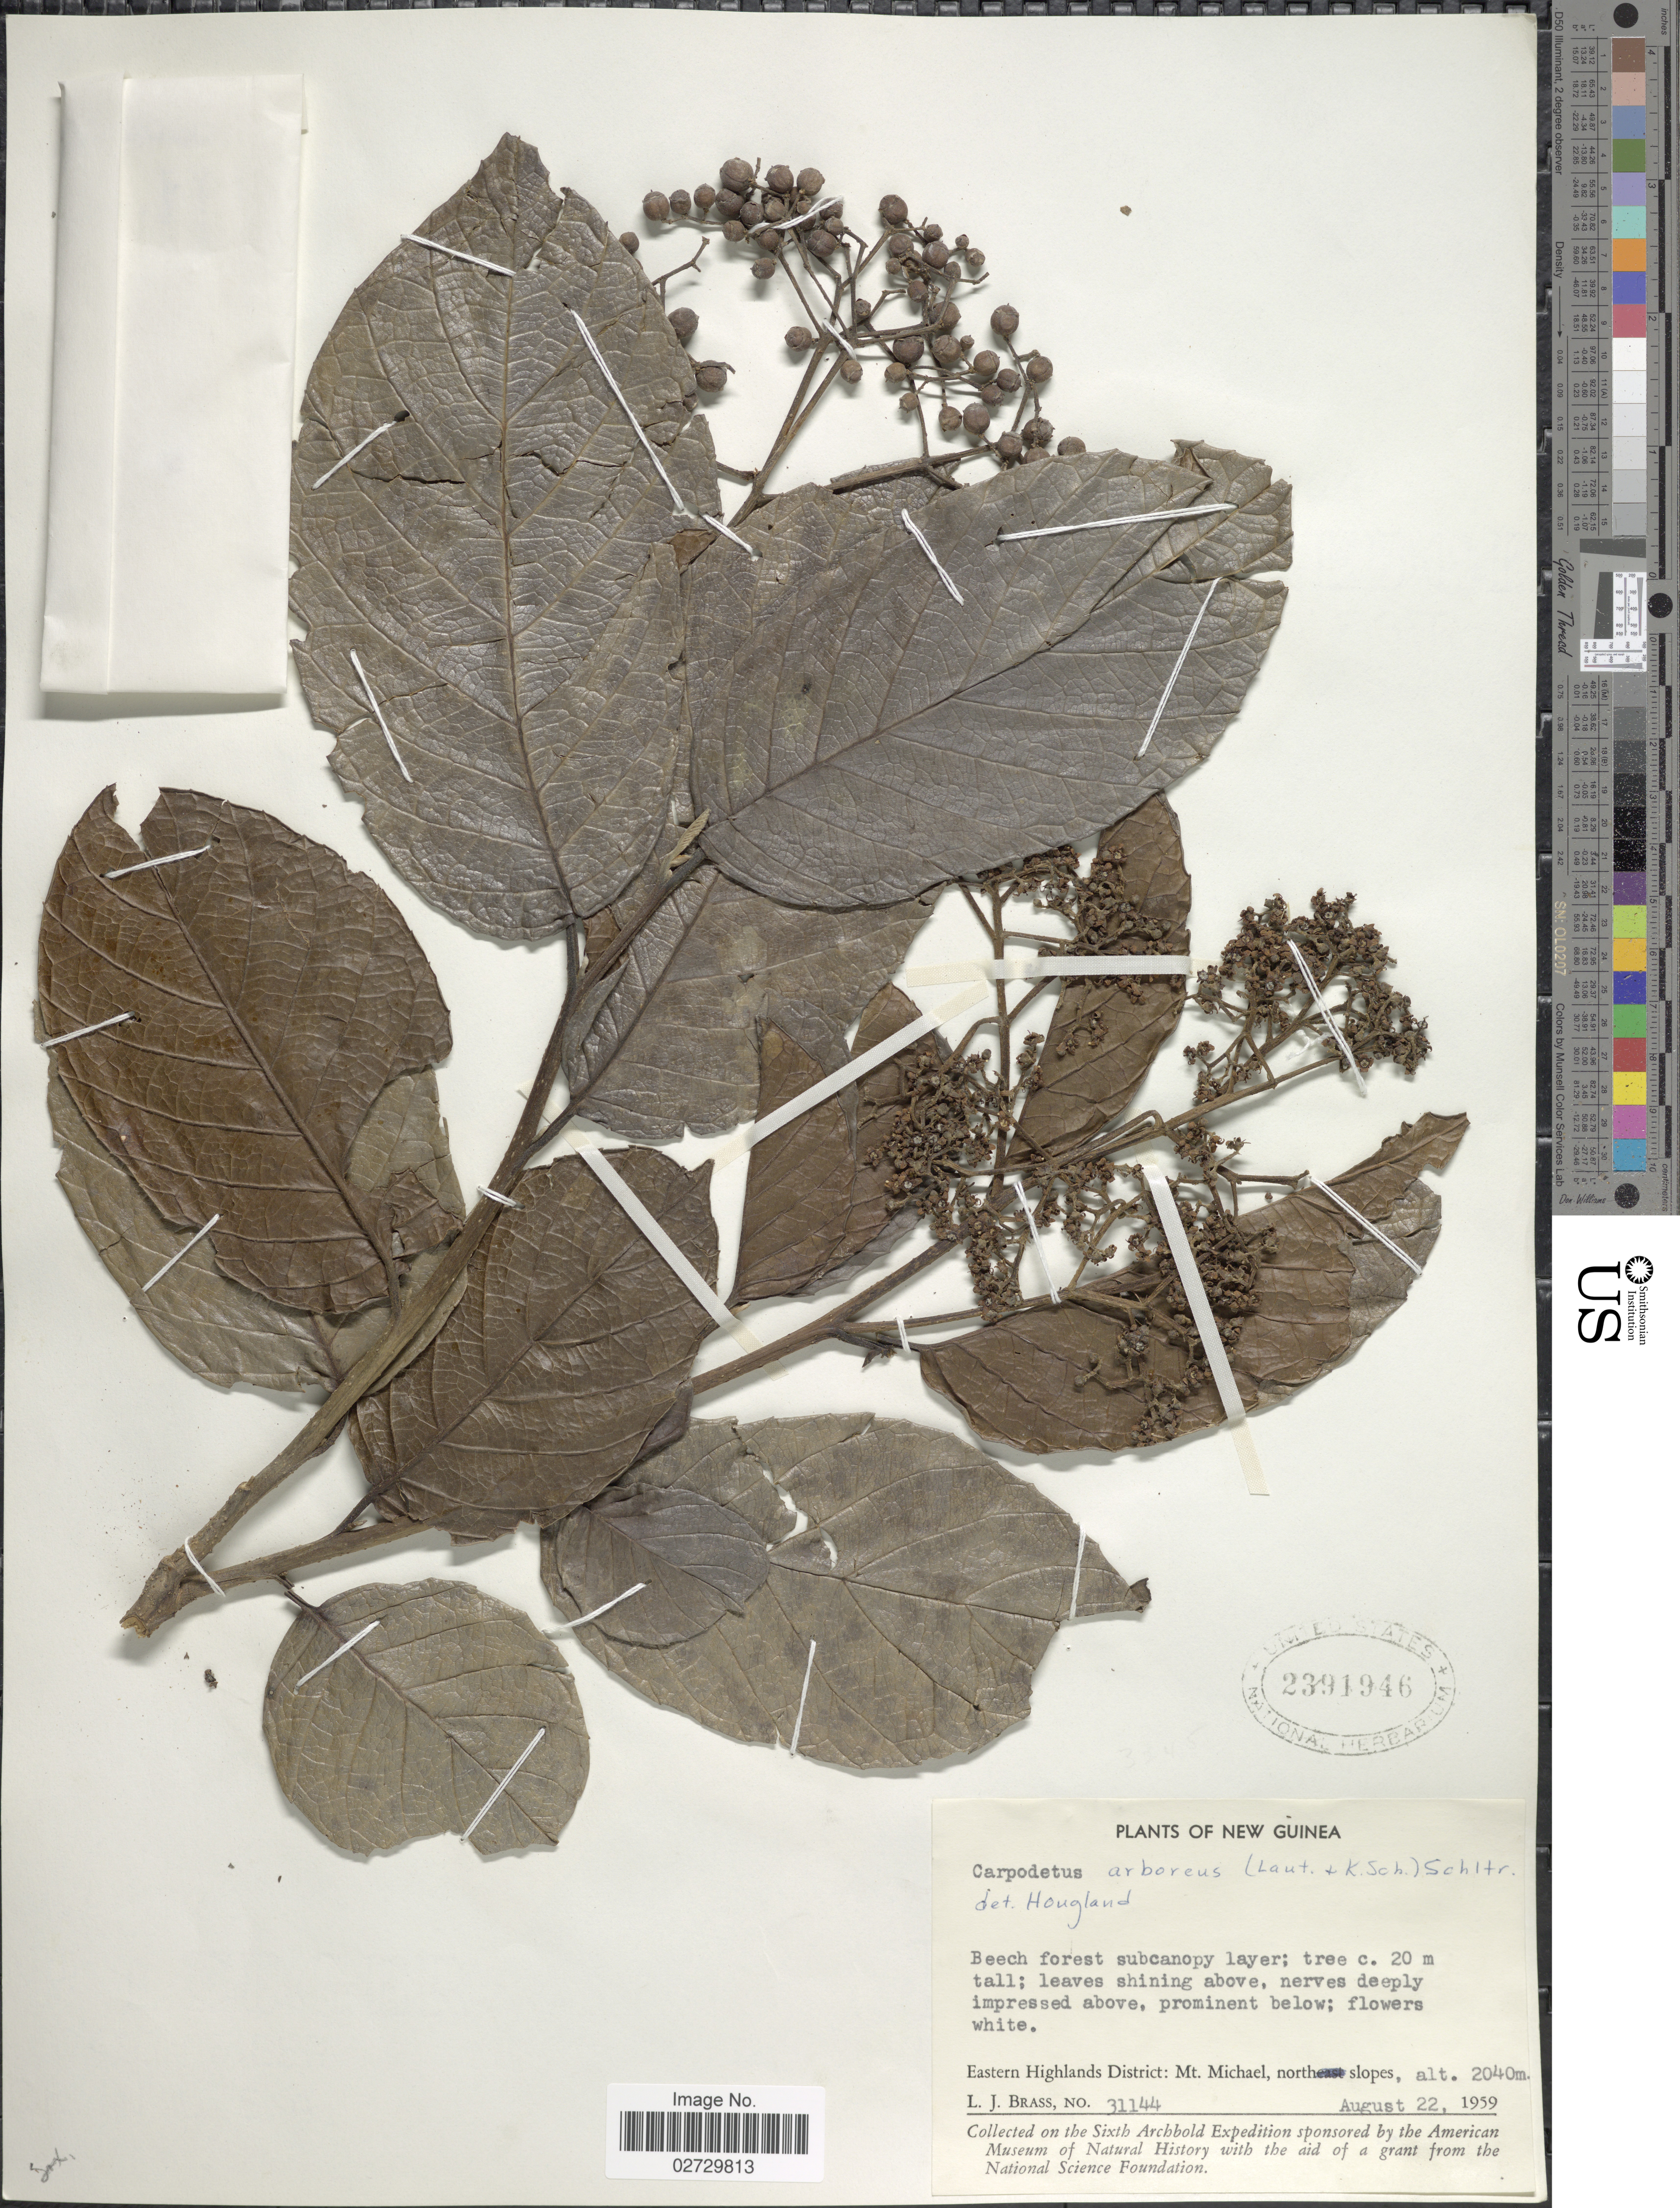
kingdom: Plantae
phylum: Tracheophyta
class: Magnoliopsida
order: Asterales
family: Rousseaceae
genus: Carpodetus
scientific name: Carpodetus arboreus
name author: Schltr.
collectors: L. J. Brass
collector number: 31144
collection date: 1959-08-22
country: Papua New Guinea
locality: New Guinea, Eastern Highlands District: Mt. Michael, north slopes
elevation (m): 2040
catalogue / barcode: US 2391946